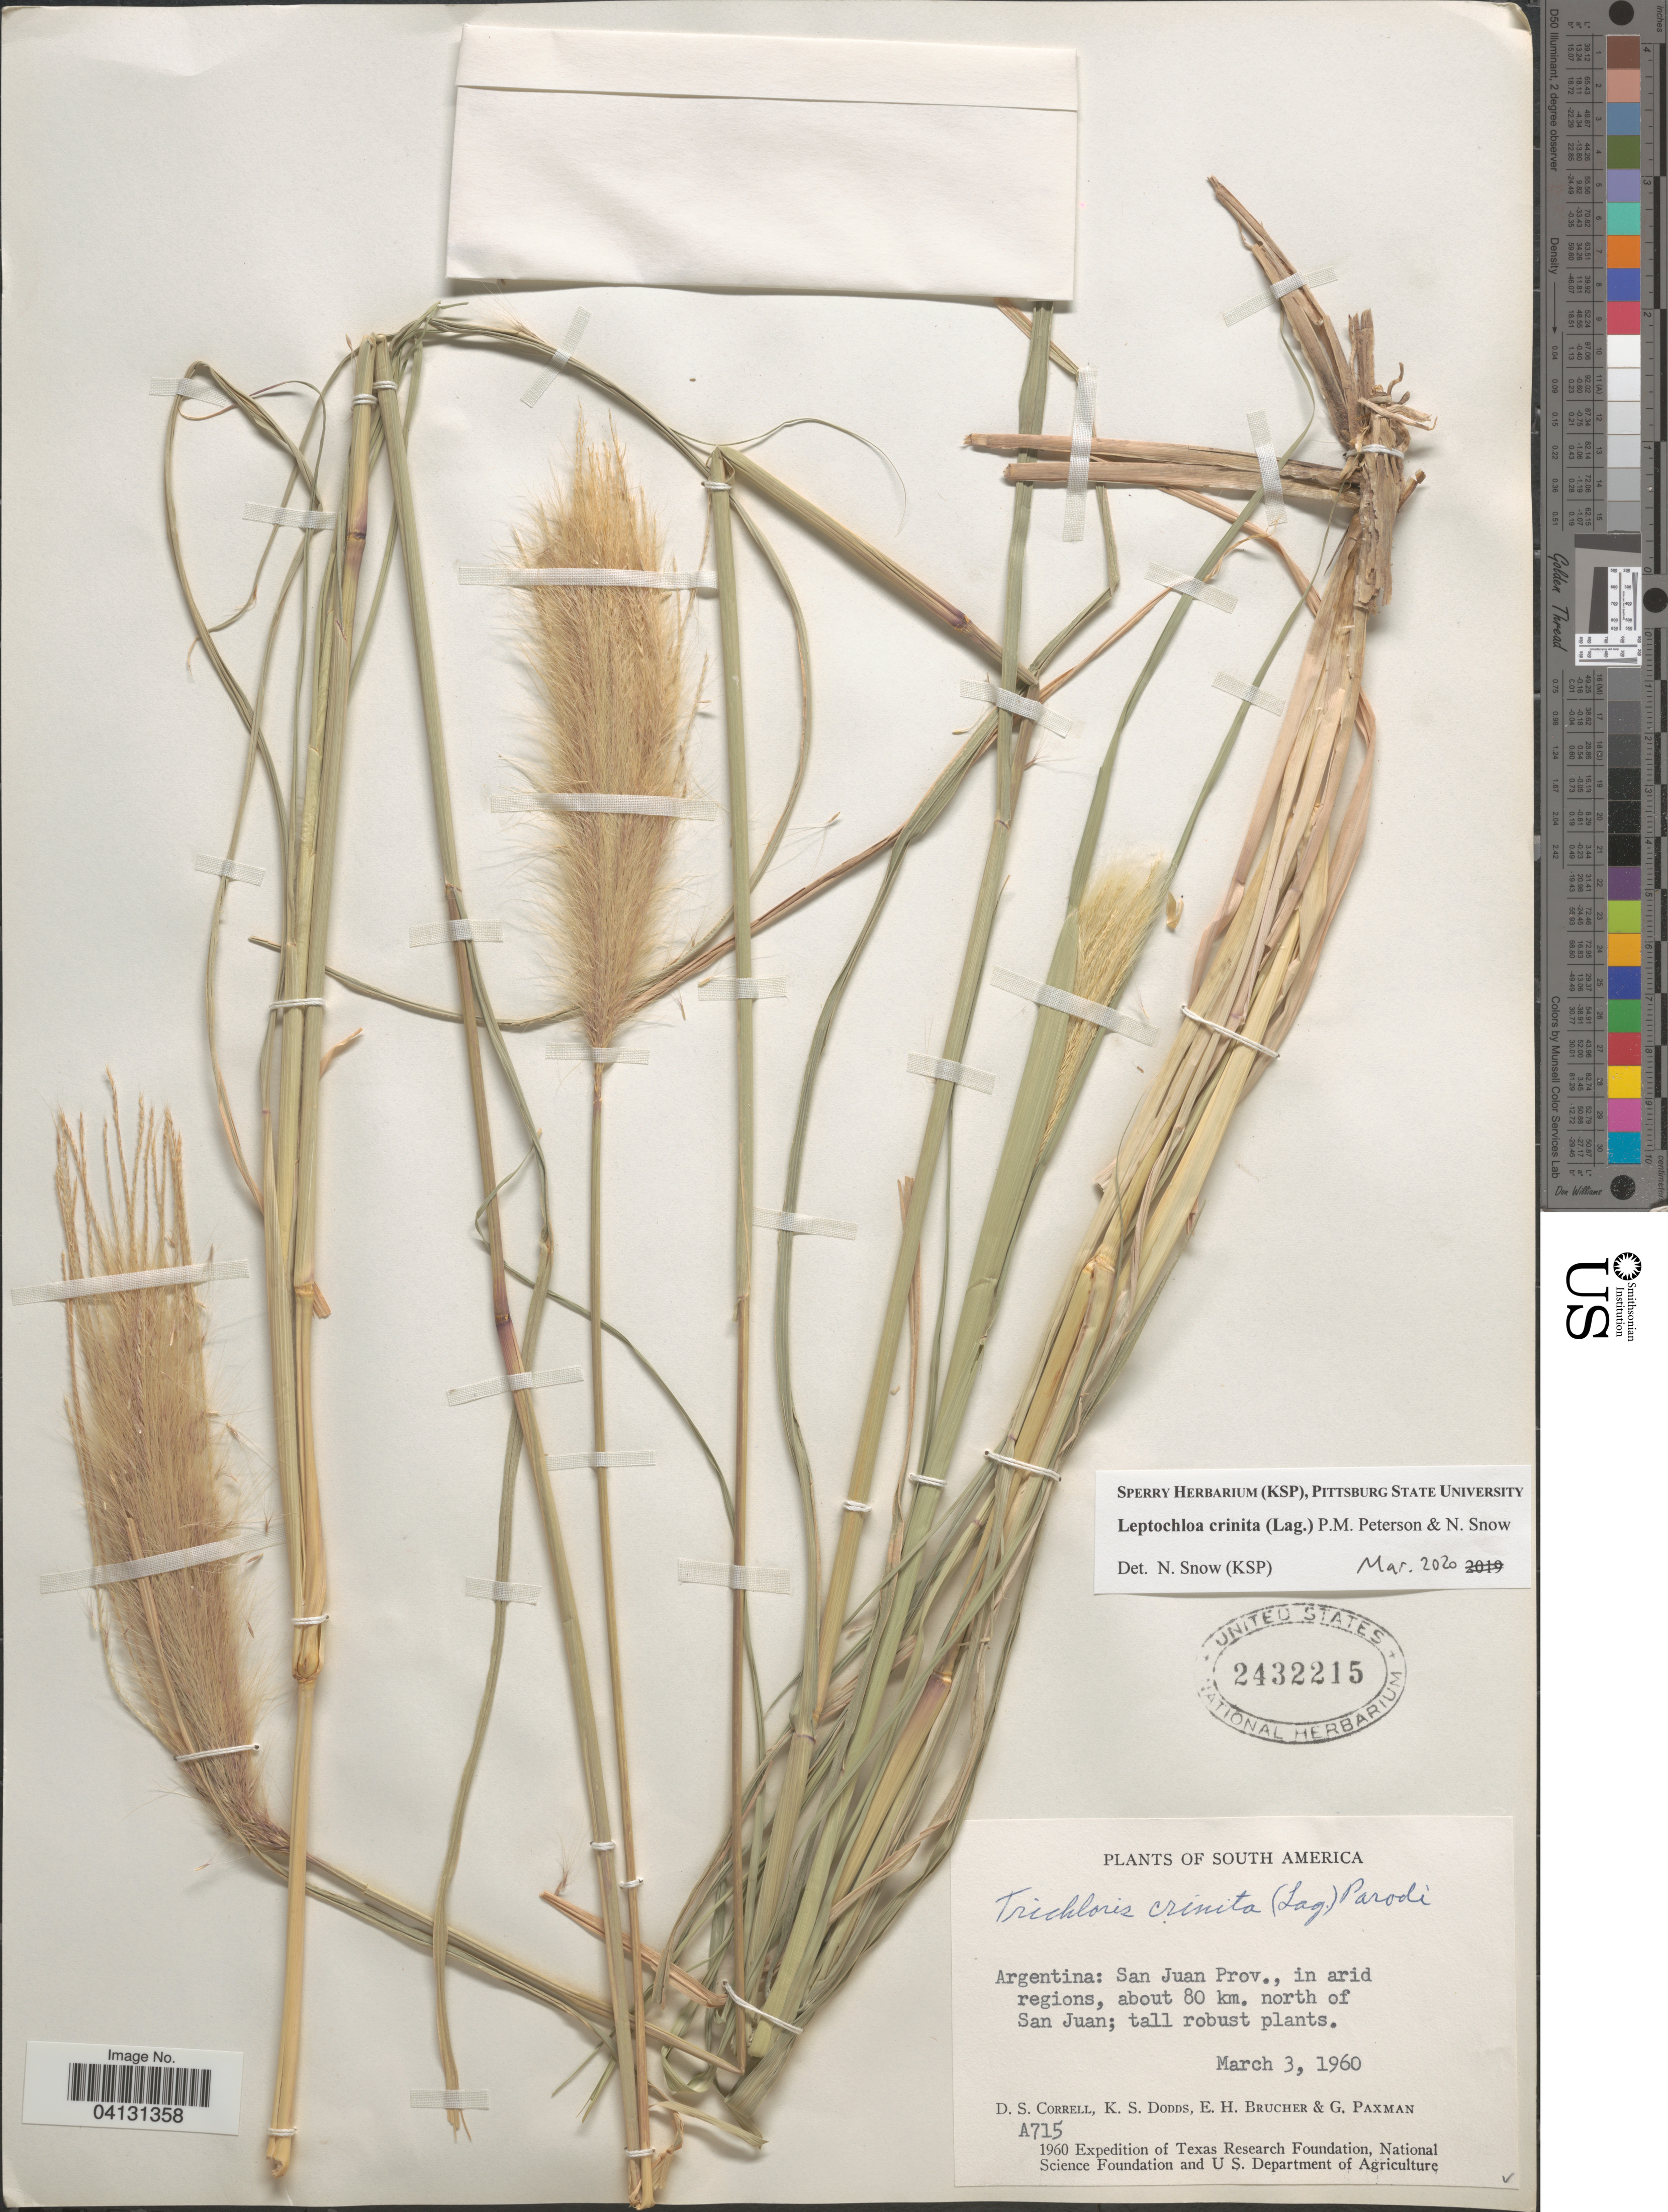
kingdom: Plantae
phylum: Tracheophyta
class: Liliopsida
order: Poales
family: Poaceae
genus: Leptochloa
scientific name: Leptochloa crinita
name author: (Lag.) P.M. Peterson & N. Snow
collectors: D. S. Correll, K. Dodds, E. Brucher & G. Paxman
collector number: A715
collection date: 1960-03-03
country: Argentina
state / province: San Juan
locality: About 80 km. north of San Juan.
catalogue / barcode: US 2432215